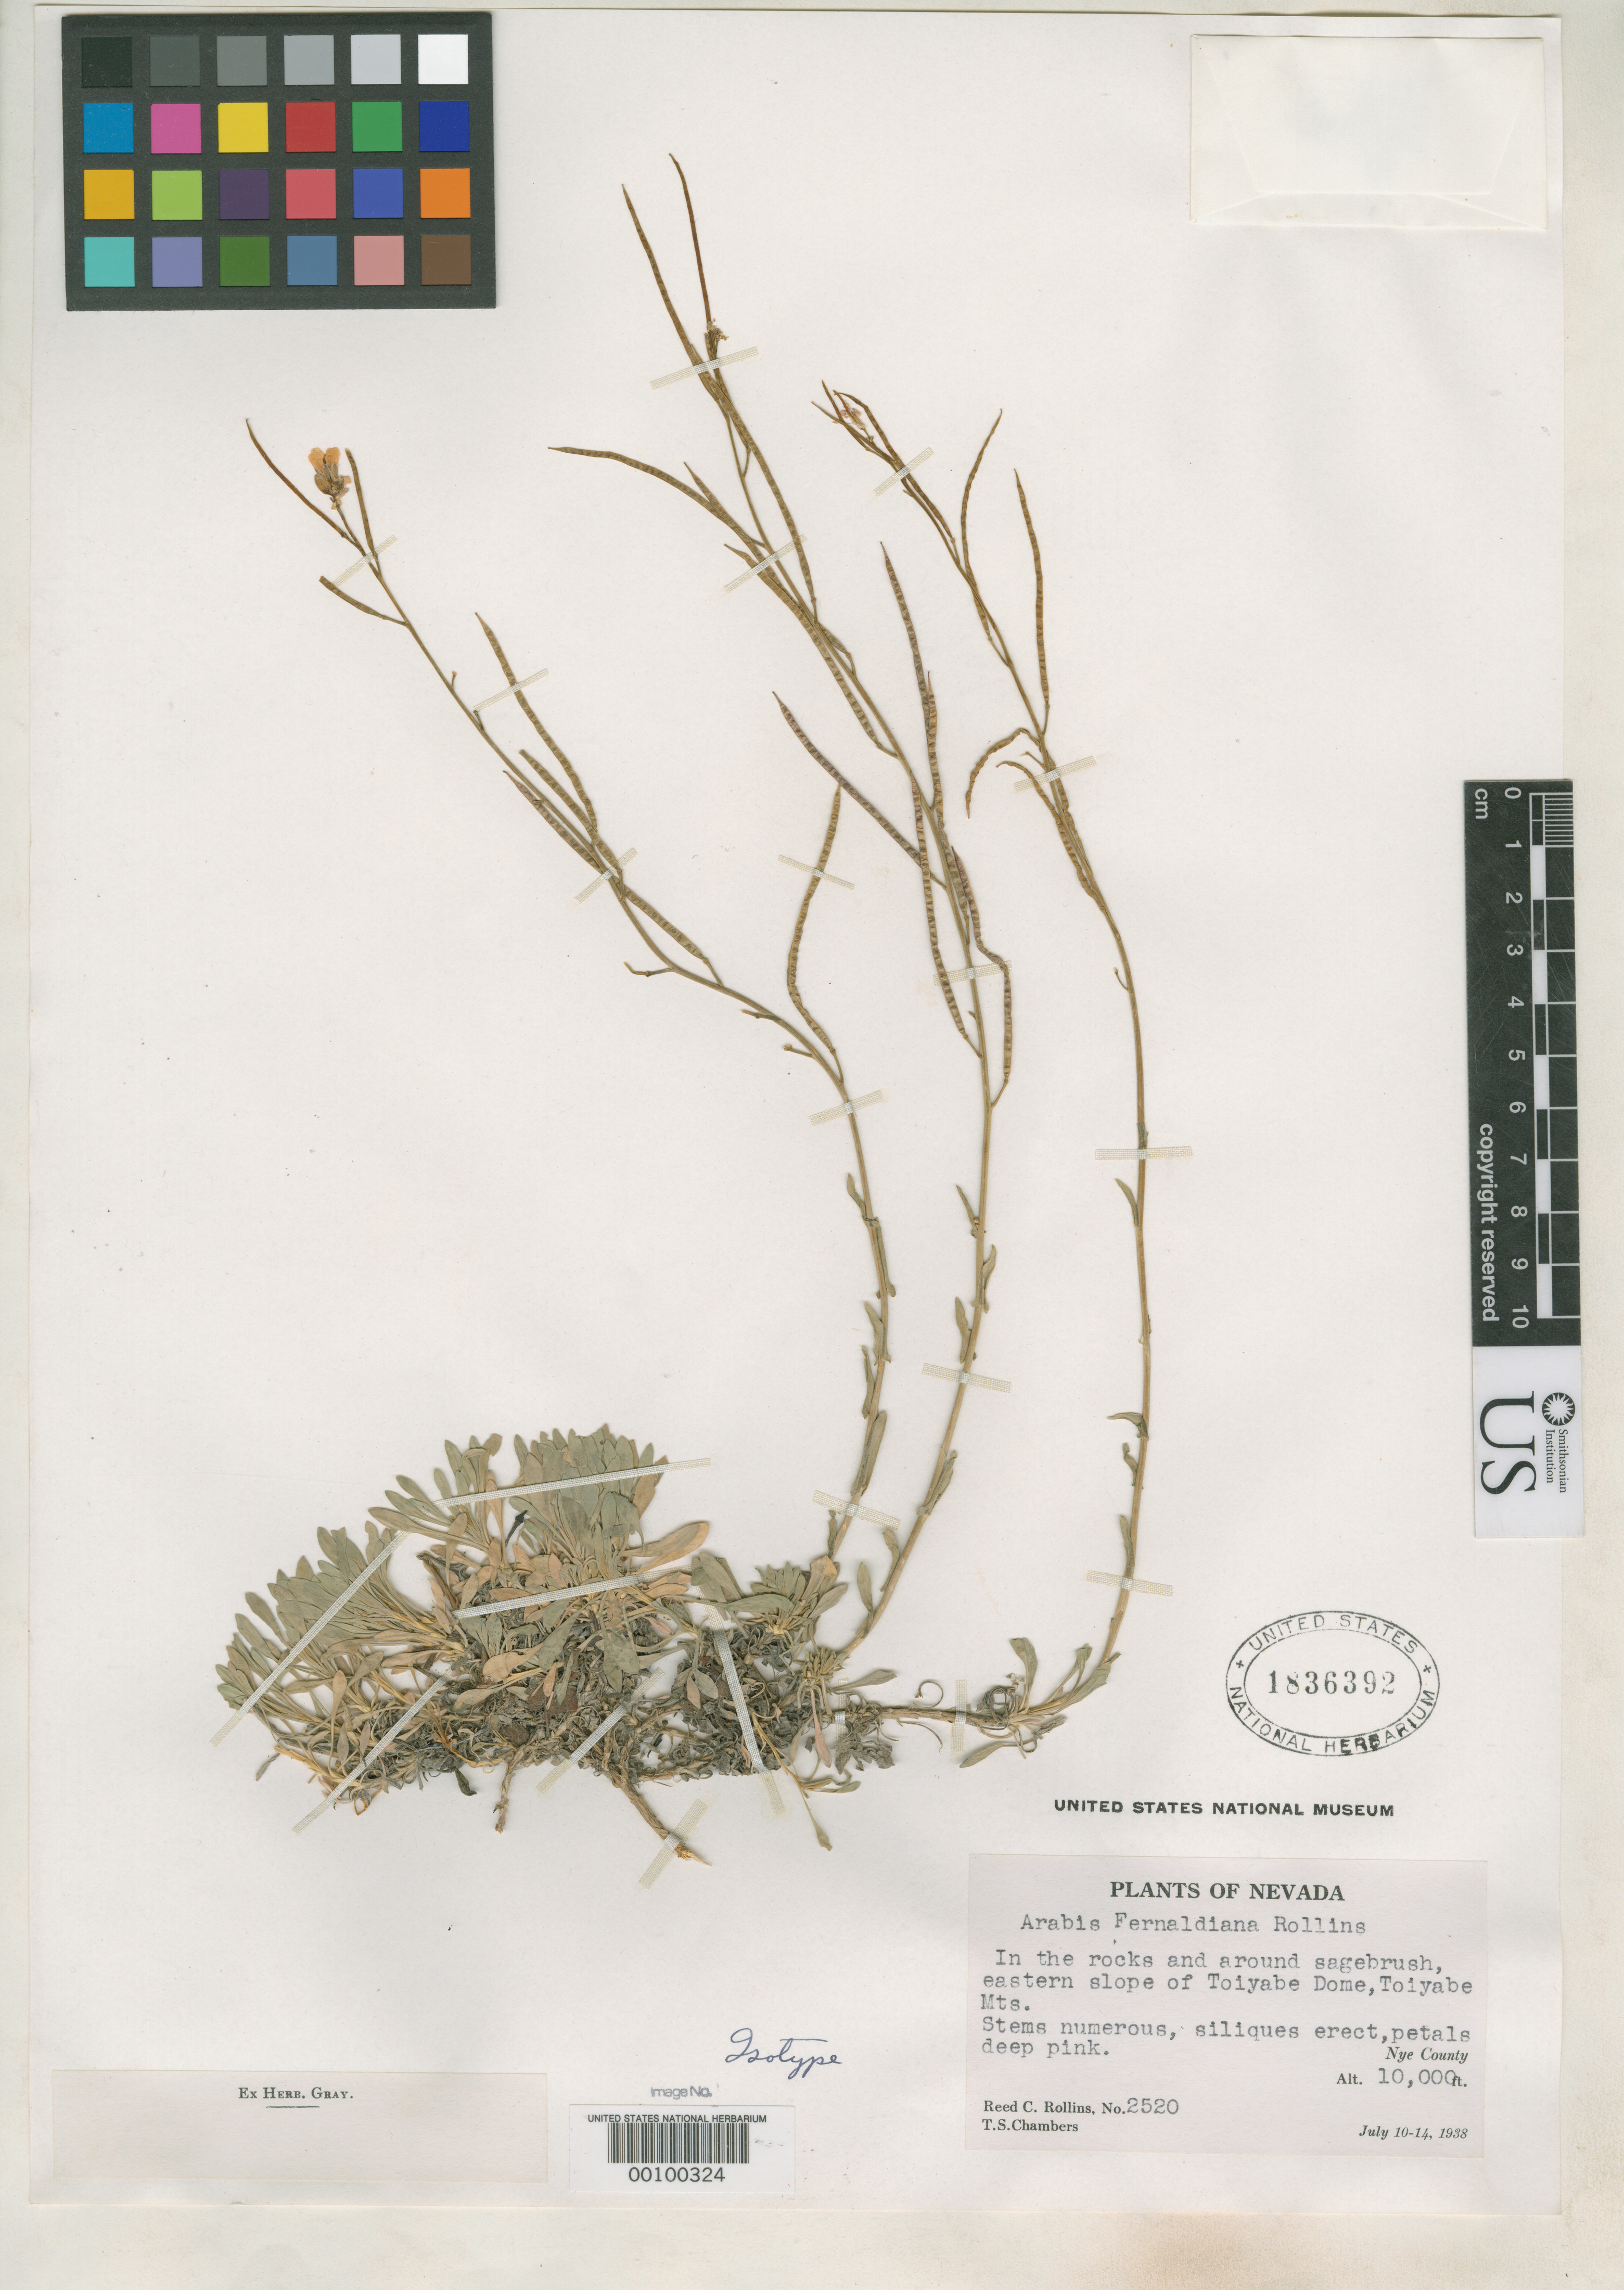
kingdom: Plantae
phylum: Tracheophyta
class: Magnoliopsida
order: Brassicales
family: Brassicaceae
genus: Arabis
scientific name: Arabis fernaldiana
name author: Rollins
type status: Isotype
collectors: R. C. Rollins & T. Chambers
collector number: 2520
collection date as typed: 13 Jul 1938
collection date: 1938-07-13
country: United States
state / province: Nevada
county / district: Nye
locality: Toiyabe Mountains.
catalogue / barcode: US 1836392